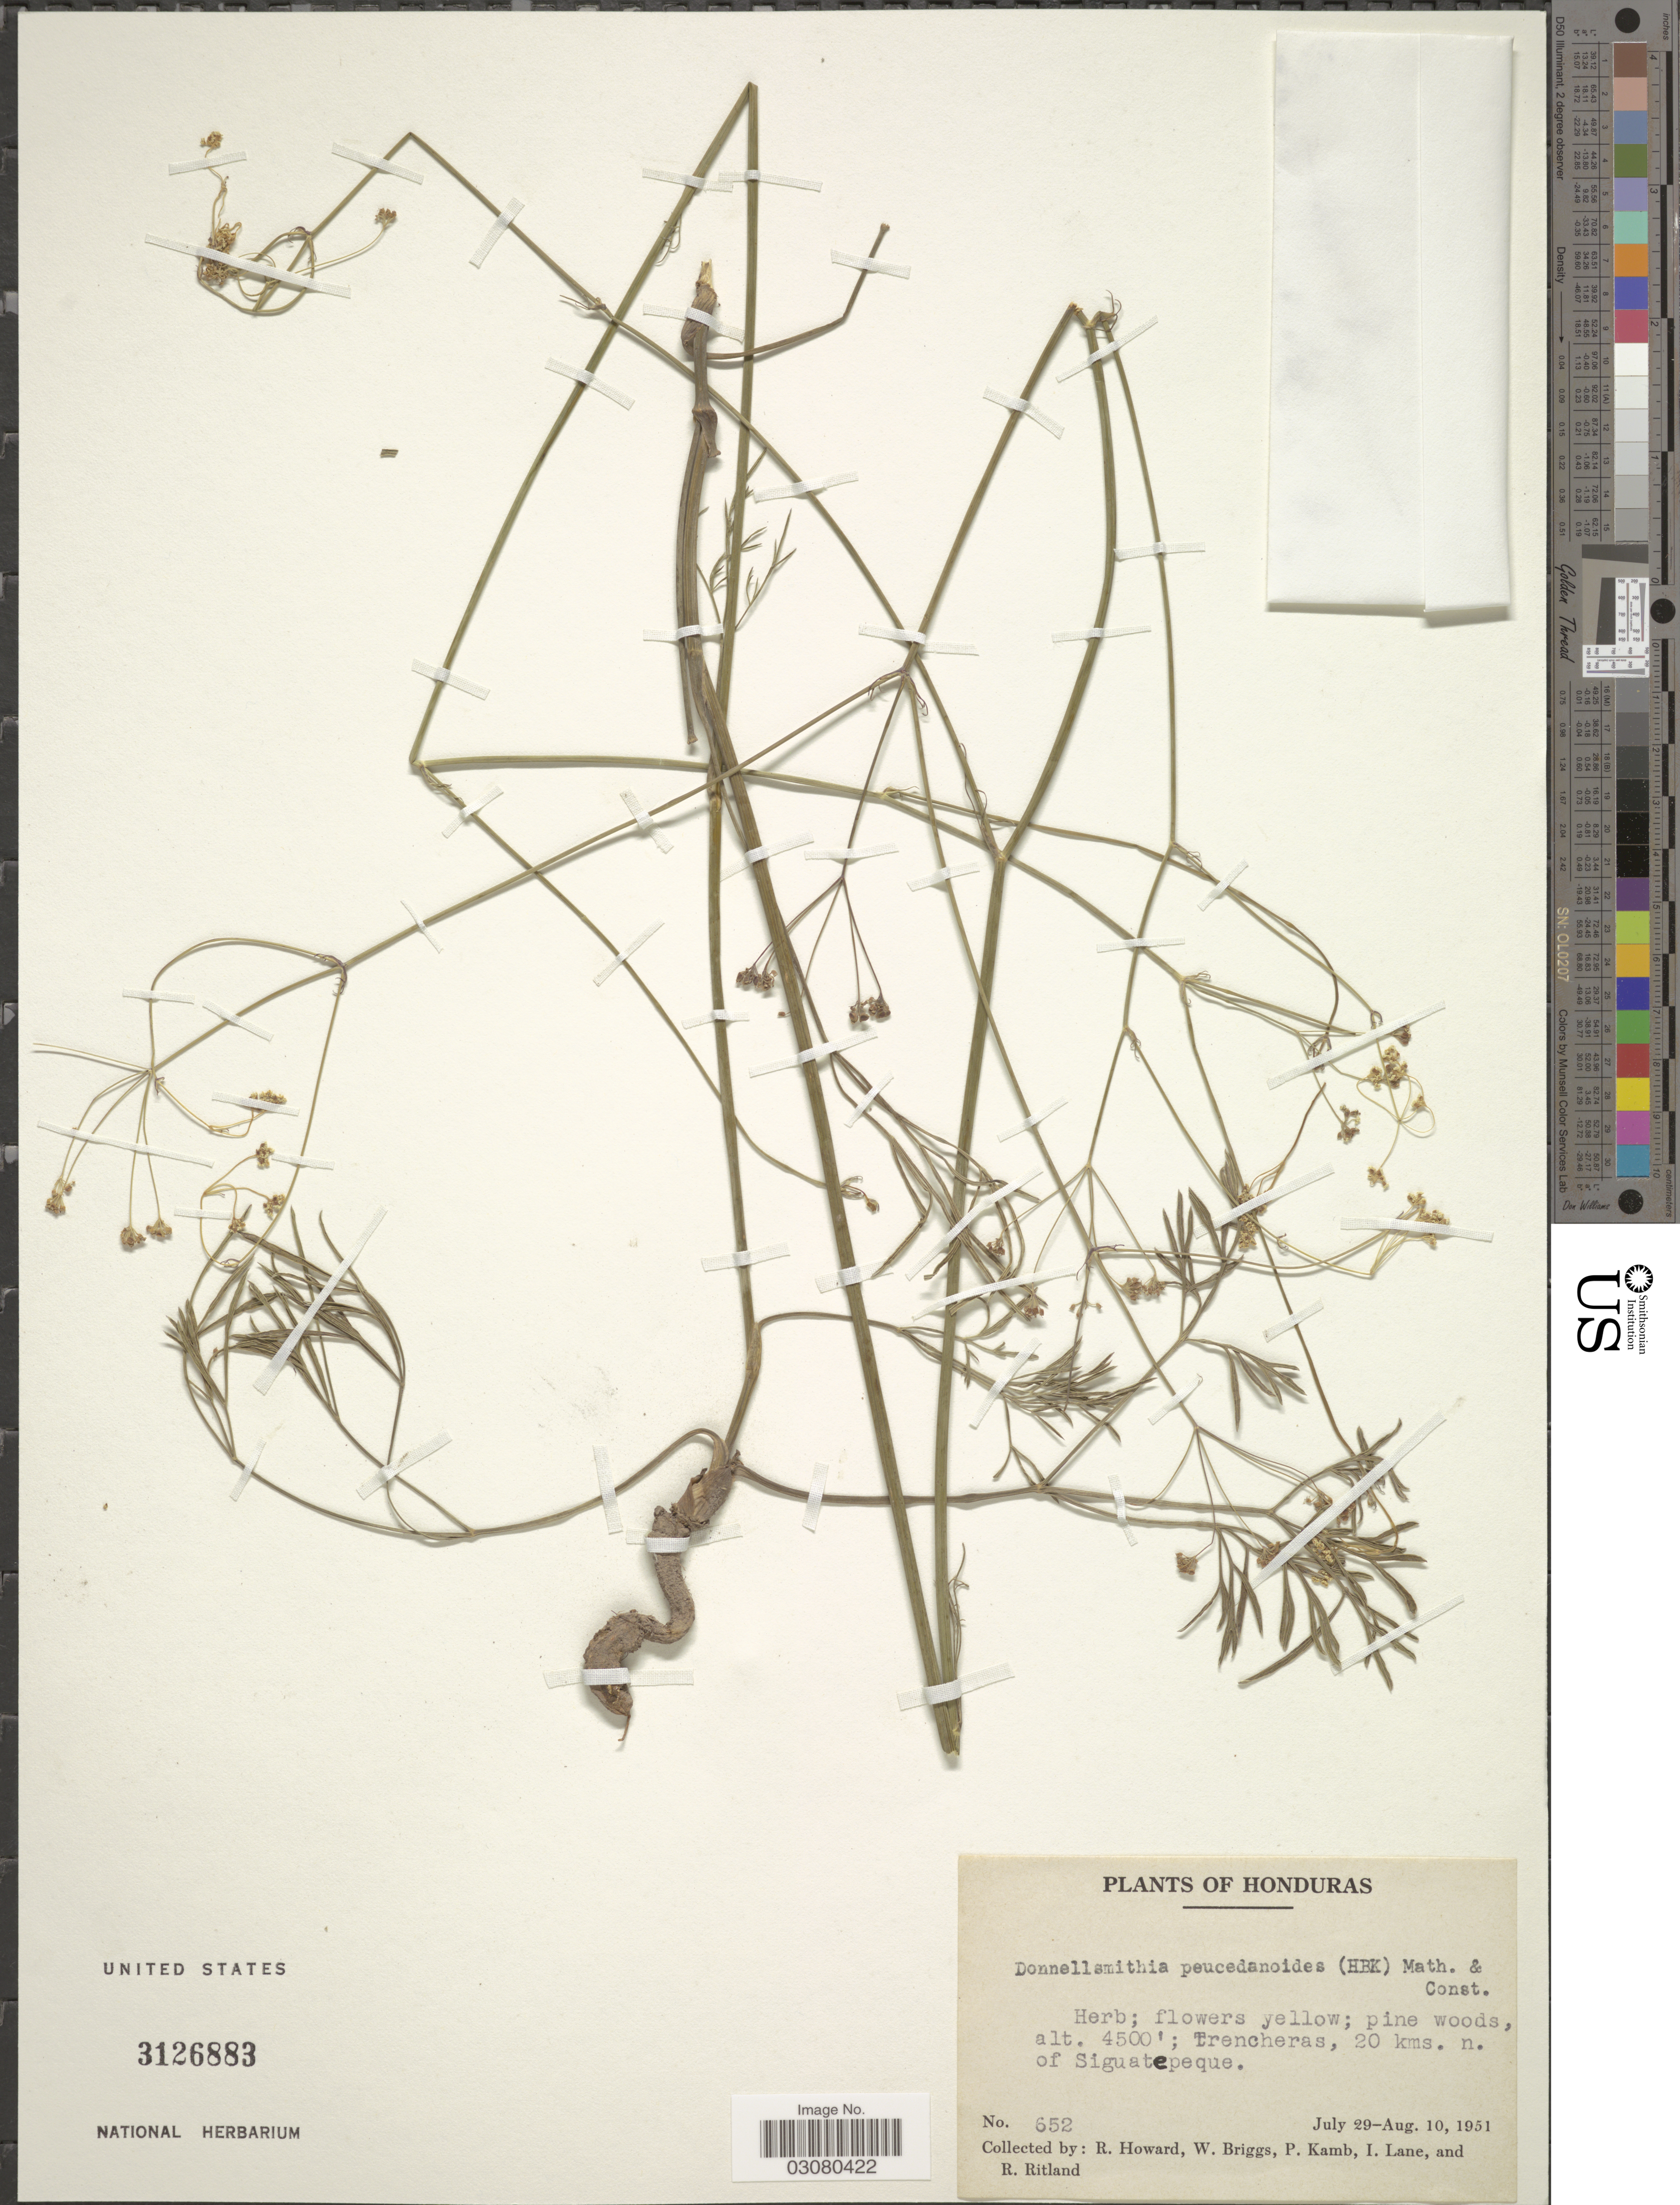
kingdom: Plantae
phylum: Tracheophyta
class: Magnoliopsida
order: Apiales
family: Apiaceae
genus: Donnellsmithia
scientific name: Donnellsmithia peucedanoides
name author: (Kunth) Mathias & Constance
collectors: R. Howard, W. Briggs, P. Kamb & R. Ritland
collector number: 652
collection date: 1951-07-29/1951-08-10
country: Honduras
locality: Trencheras, 20 kms. n. of Siguatepeque.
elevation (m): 1372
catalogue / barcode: US 3126883